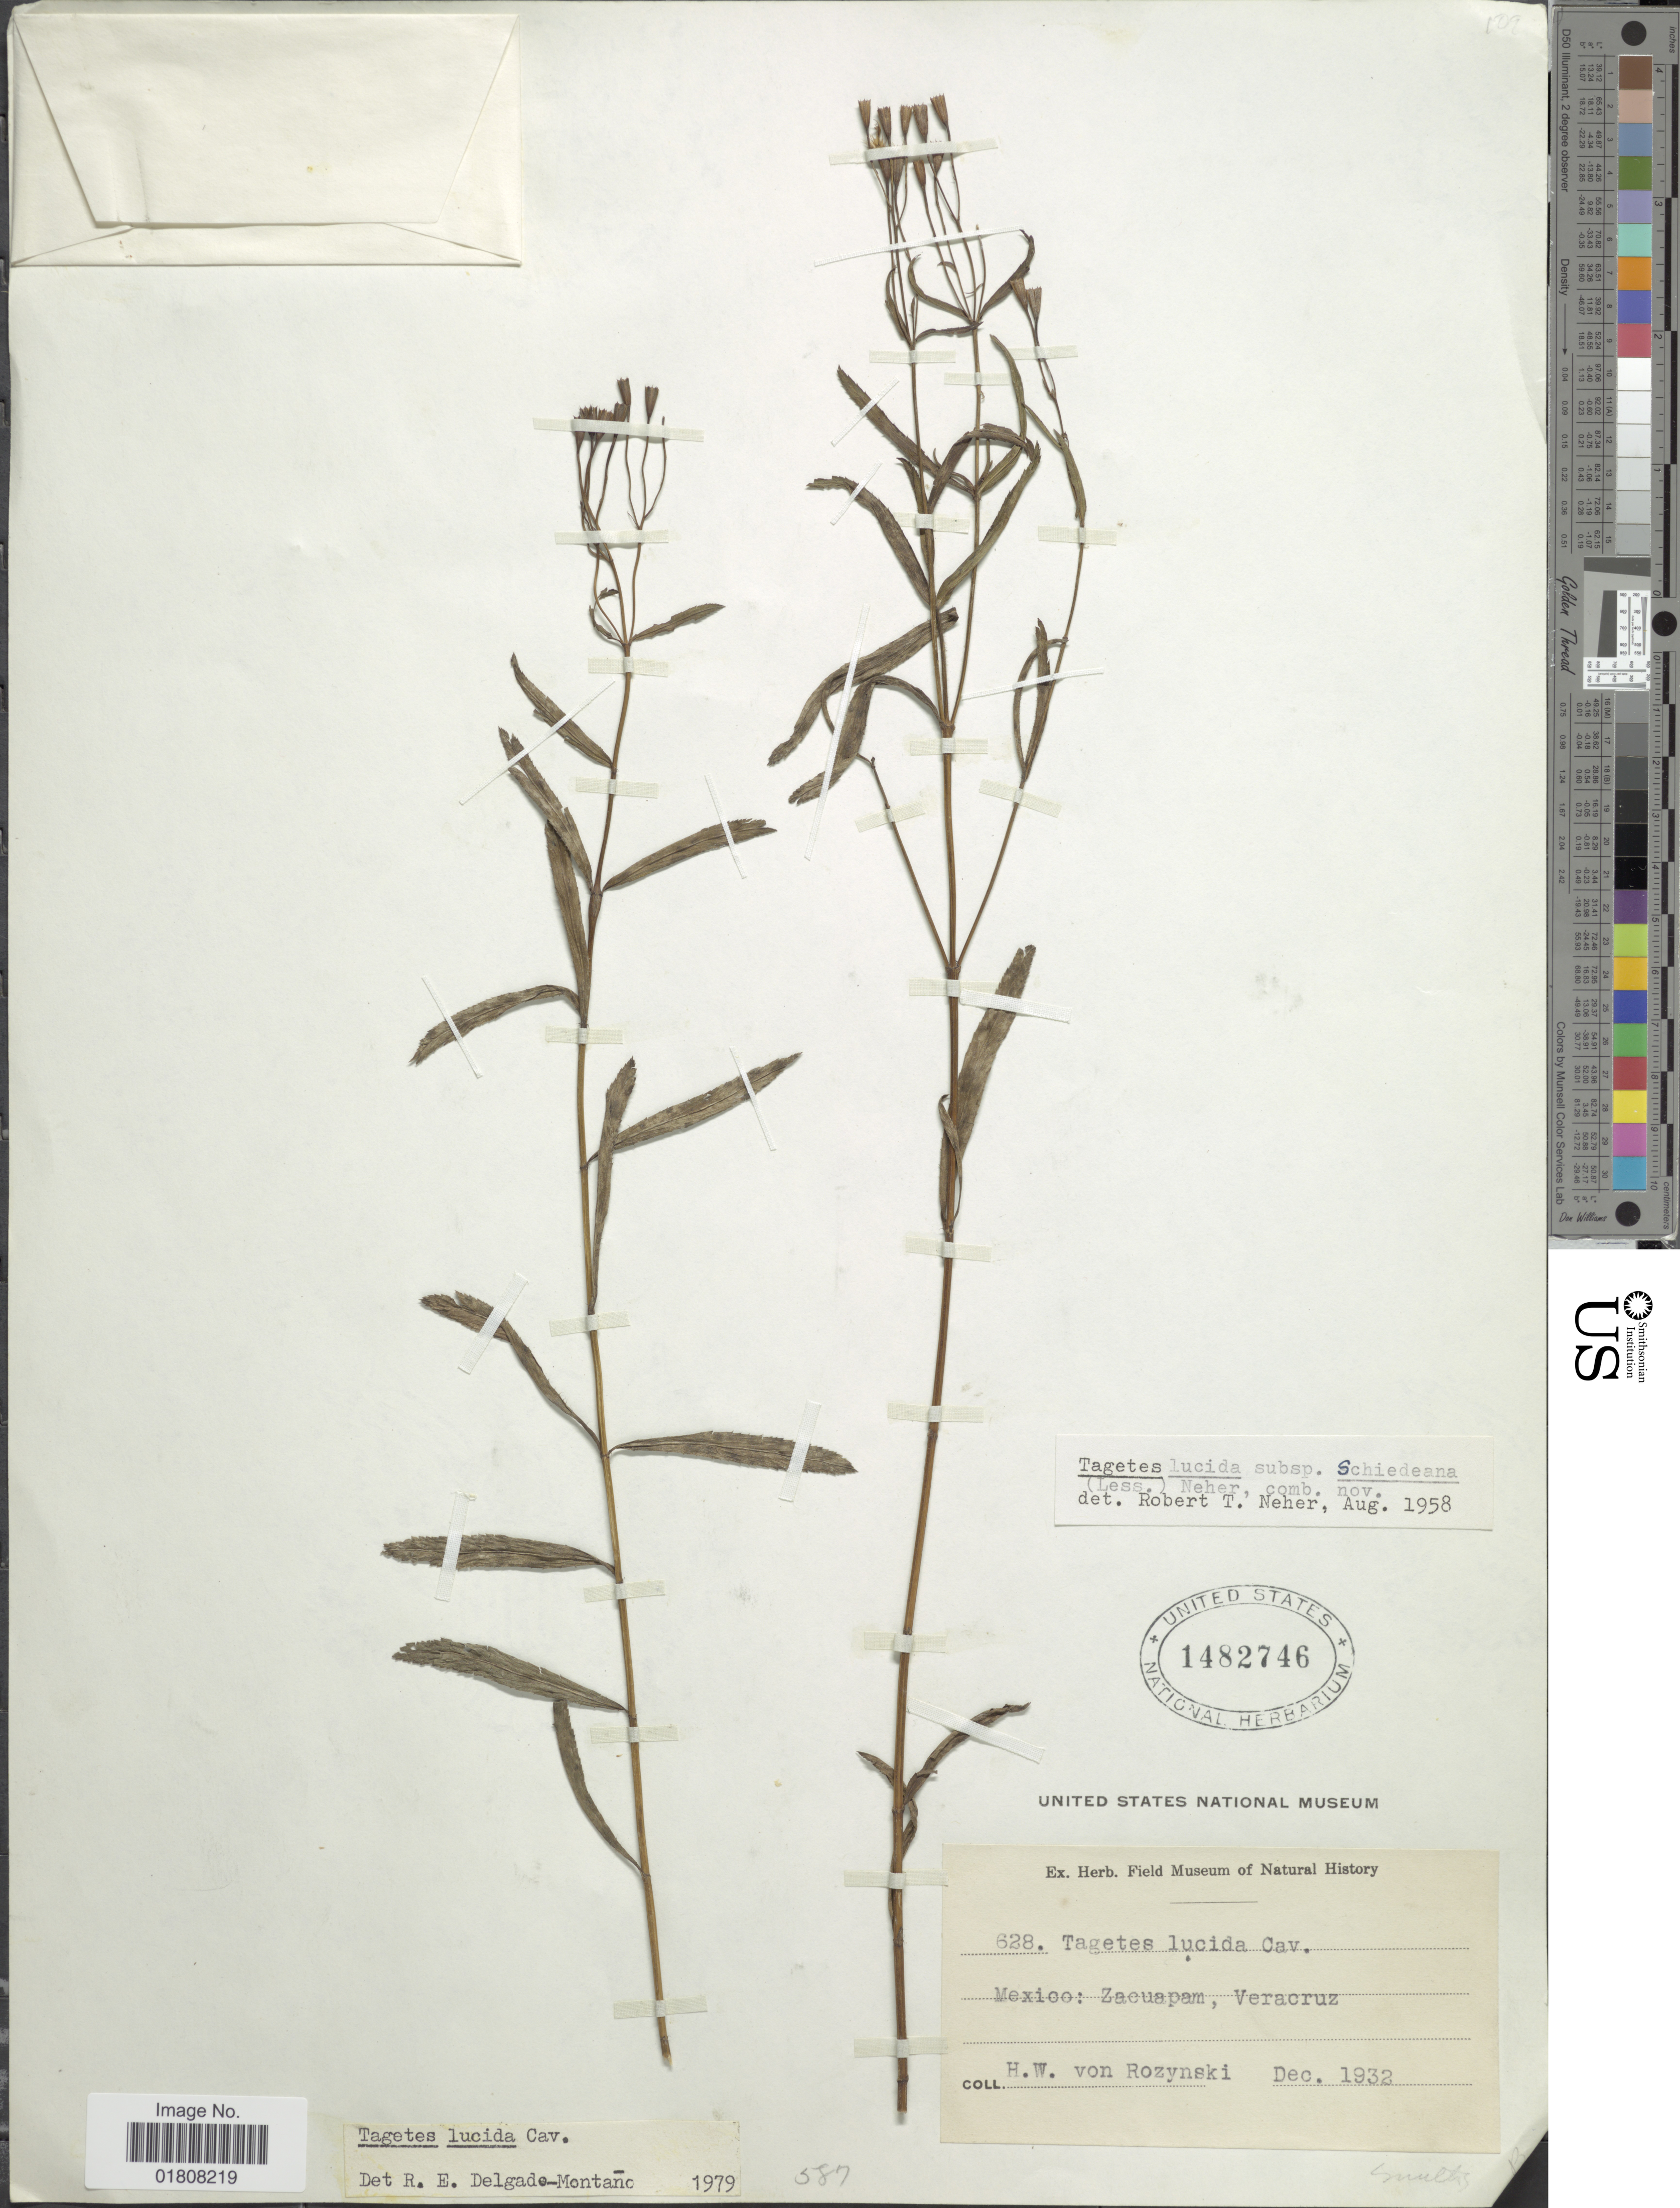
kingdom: Plantae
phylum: Tracheophyta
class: Magnoliopsida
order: Asterales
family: Asteraceae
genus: Tagetes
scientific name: Tagetes lucida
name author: Cav.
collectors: H. von Rozynski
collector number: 628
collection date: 1932-12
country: Mexico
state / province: Veracruz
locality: Zacuapam, Veracruz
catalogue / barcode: US 1482746